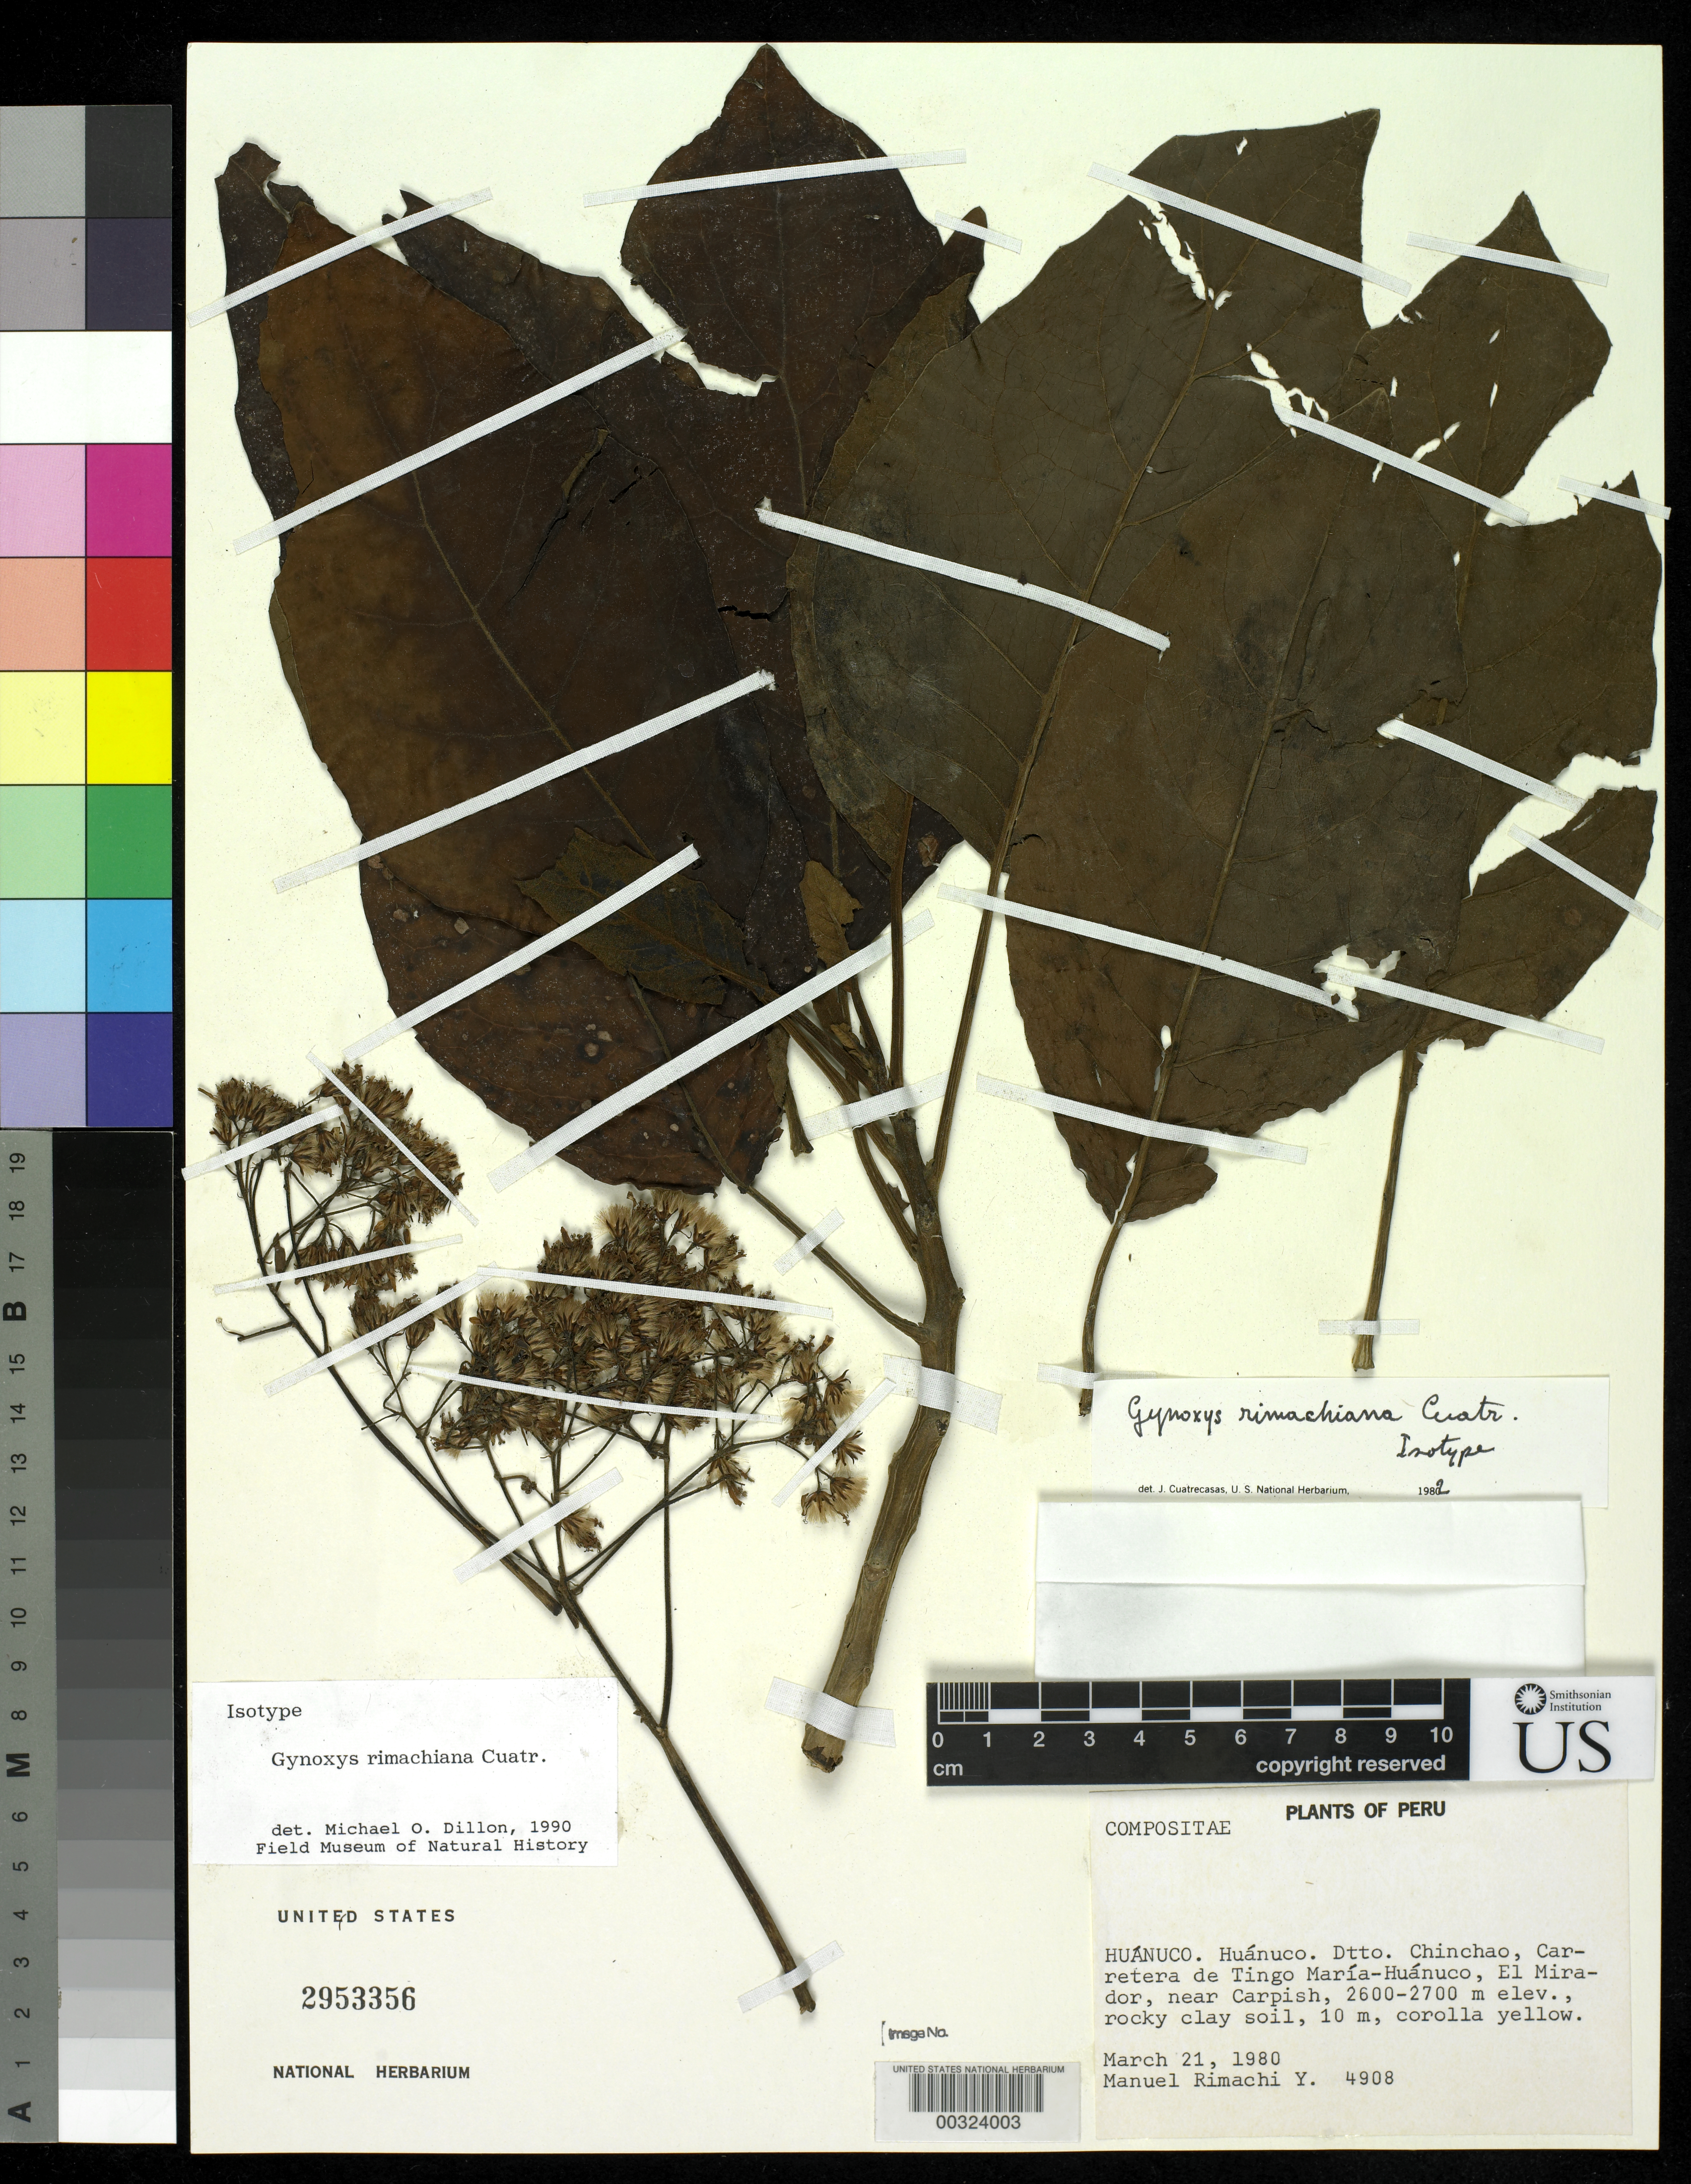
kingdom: Plantae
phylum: Tracheophyta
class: Magnoliopsida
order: Asterales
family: Asteraceae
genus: Gynoxys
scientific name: Gynoxys rimachiana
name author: Cuatrec.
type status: Isotype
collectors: M. Rimachi Y.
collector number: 4908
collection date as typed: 21 Mar 1980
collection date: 1980-03-21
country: Peru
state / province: Huánuco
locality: Huánuco, Chinchao, carretera de Tingo María - Huánuco, El Mirador, near Carpish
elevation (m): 2600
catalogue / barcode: US 2953356